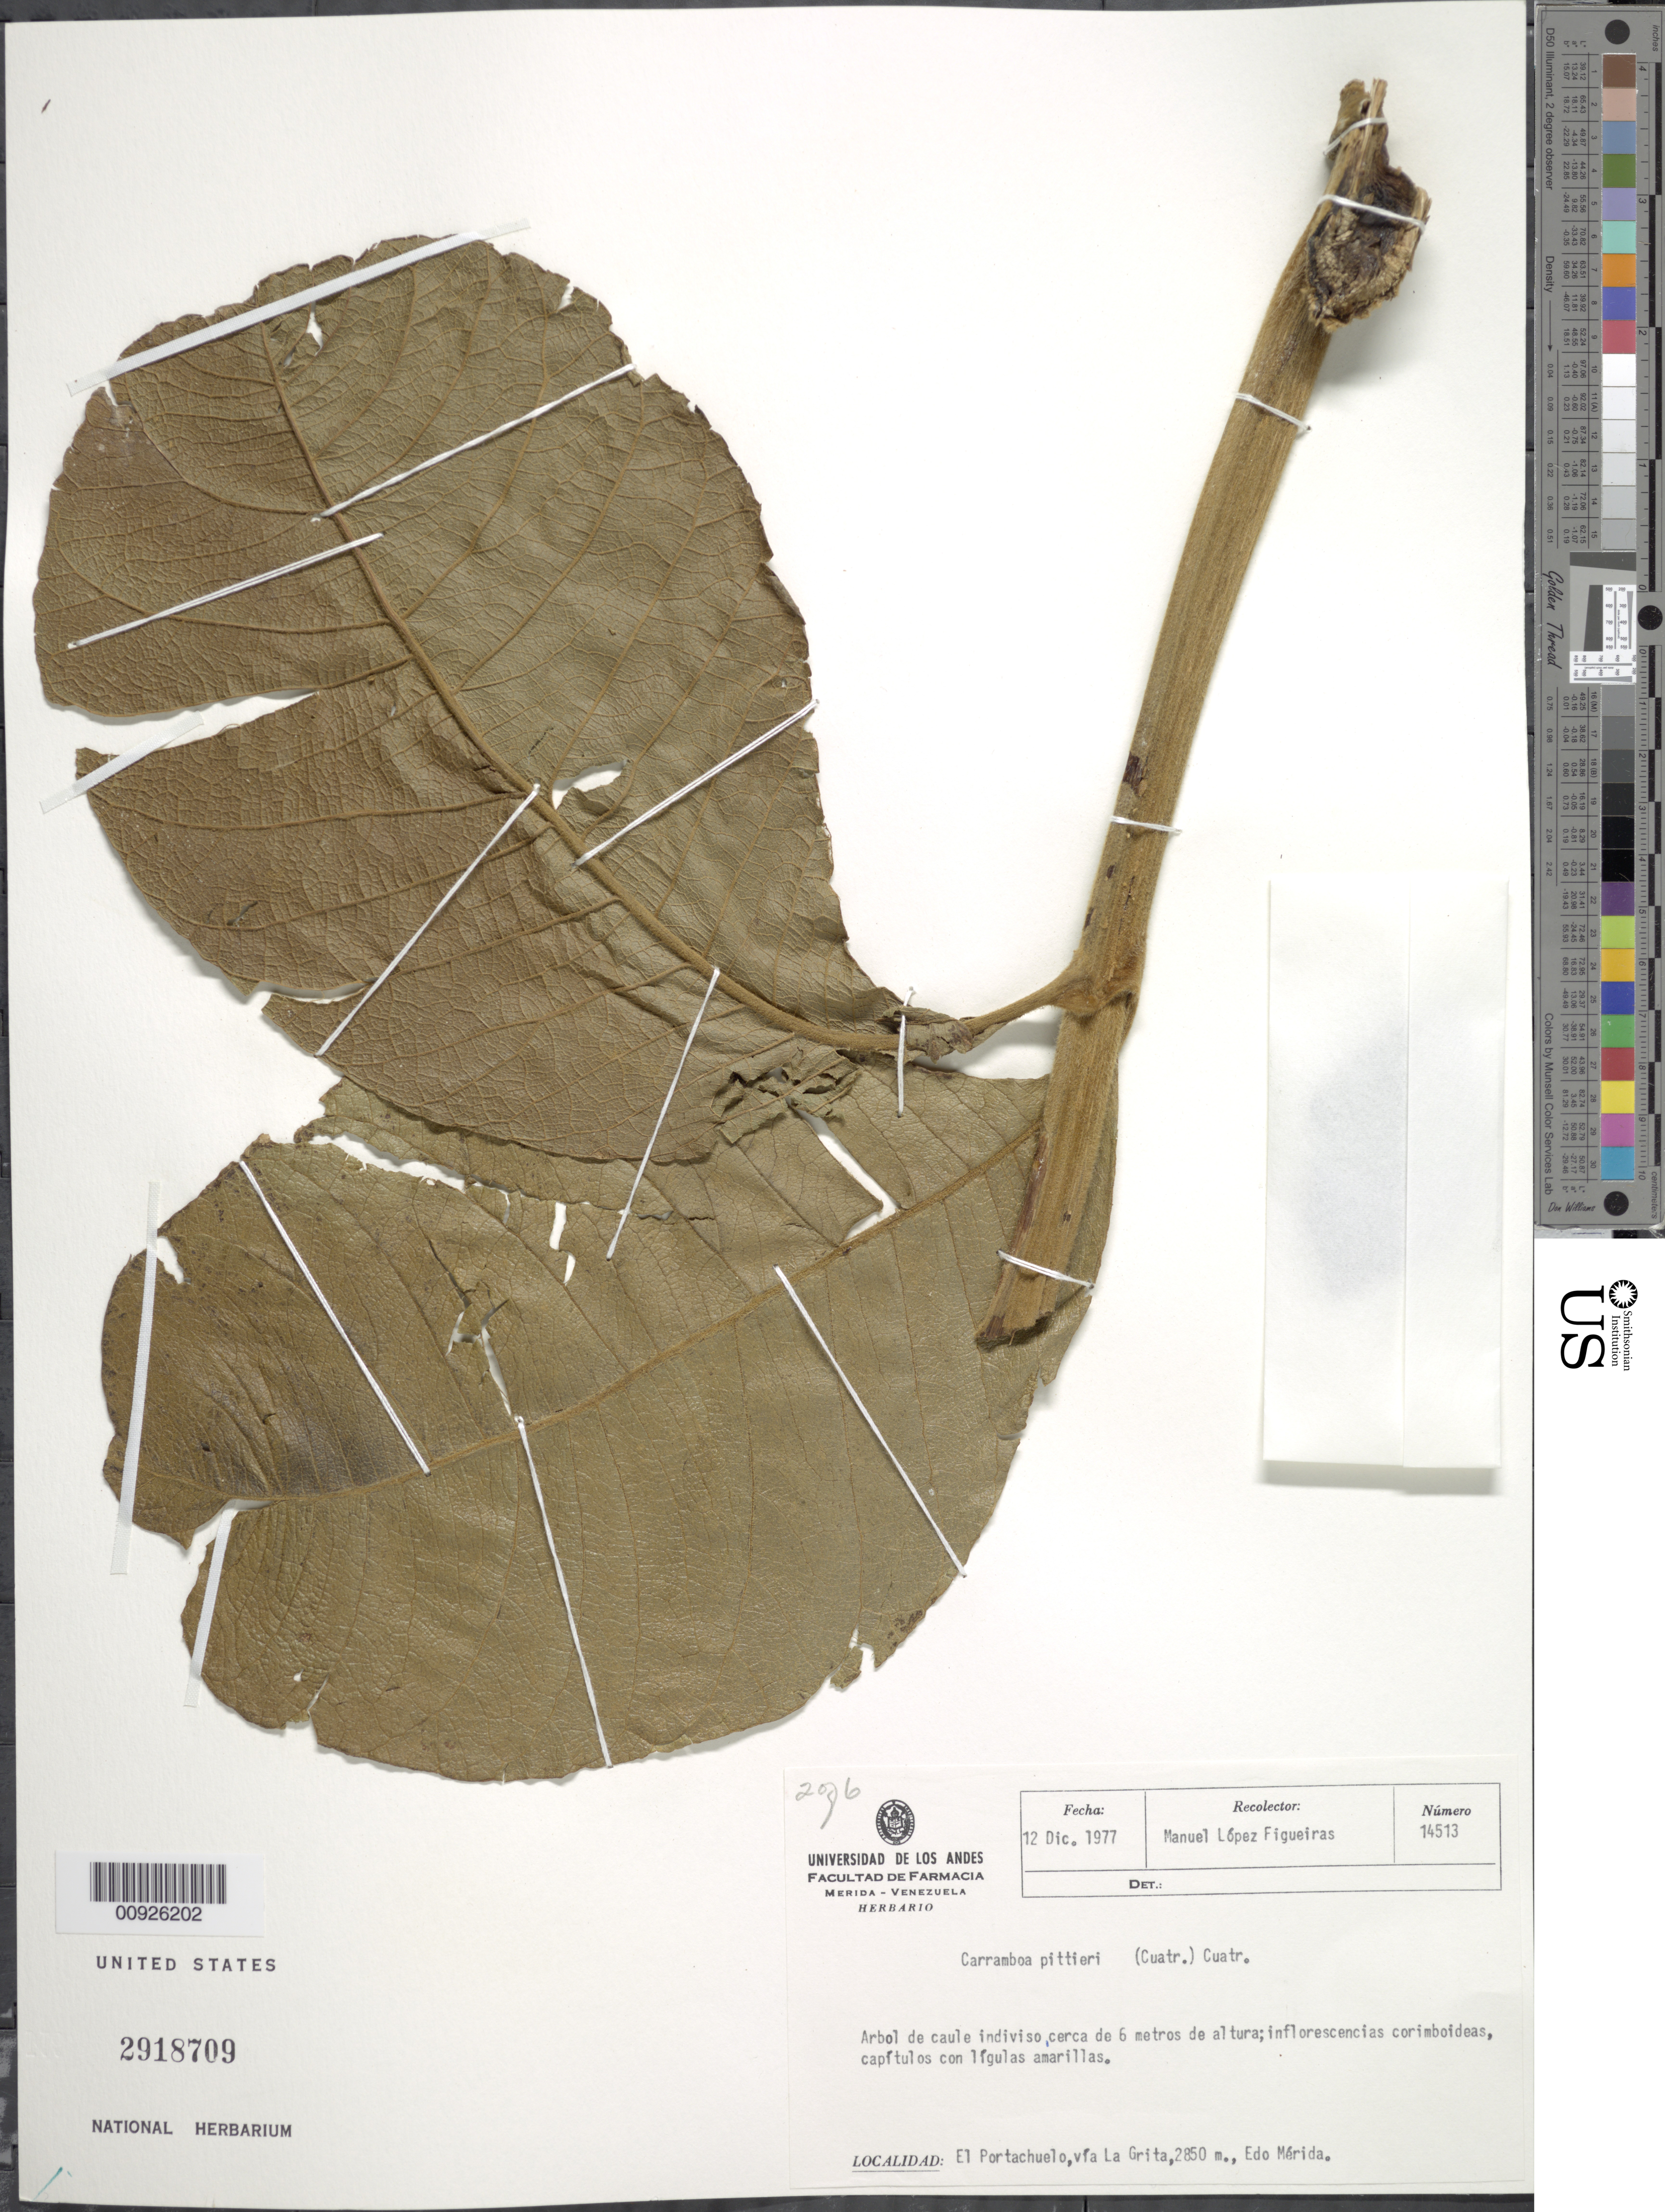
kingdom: Plantae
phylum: Tracheophyta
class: Magnoliopsida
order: Asterales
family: Asteraceae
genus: Carramboa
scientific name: Carramboa badilloi var. pittieri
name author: (Cuatrec.) Cuatrec.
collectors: M. López Figueiras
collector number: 14513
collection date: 1977-12-12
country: Venezuela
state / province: Mérida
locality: El Portachuelo, via La Grita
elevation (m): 2850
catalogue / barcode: US 2918709